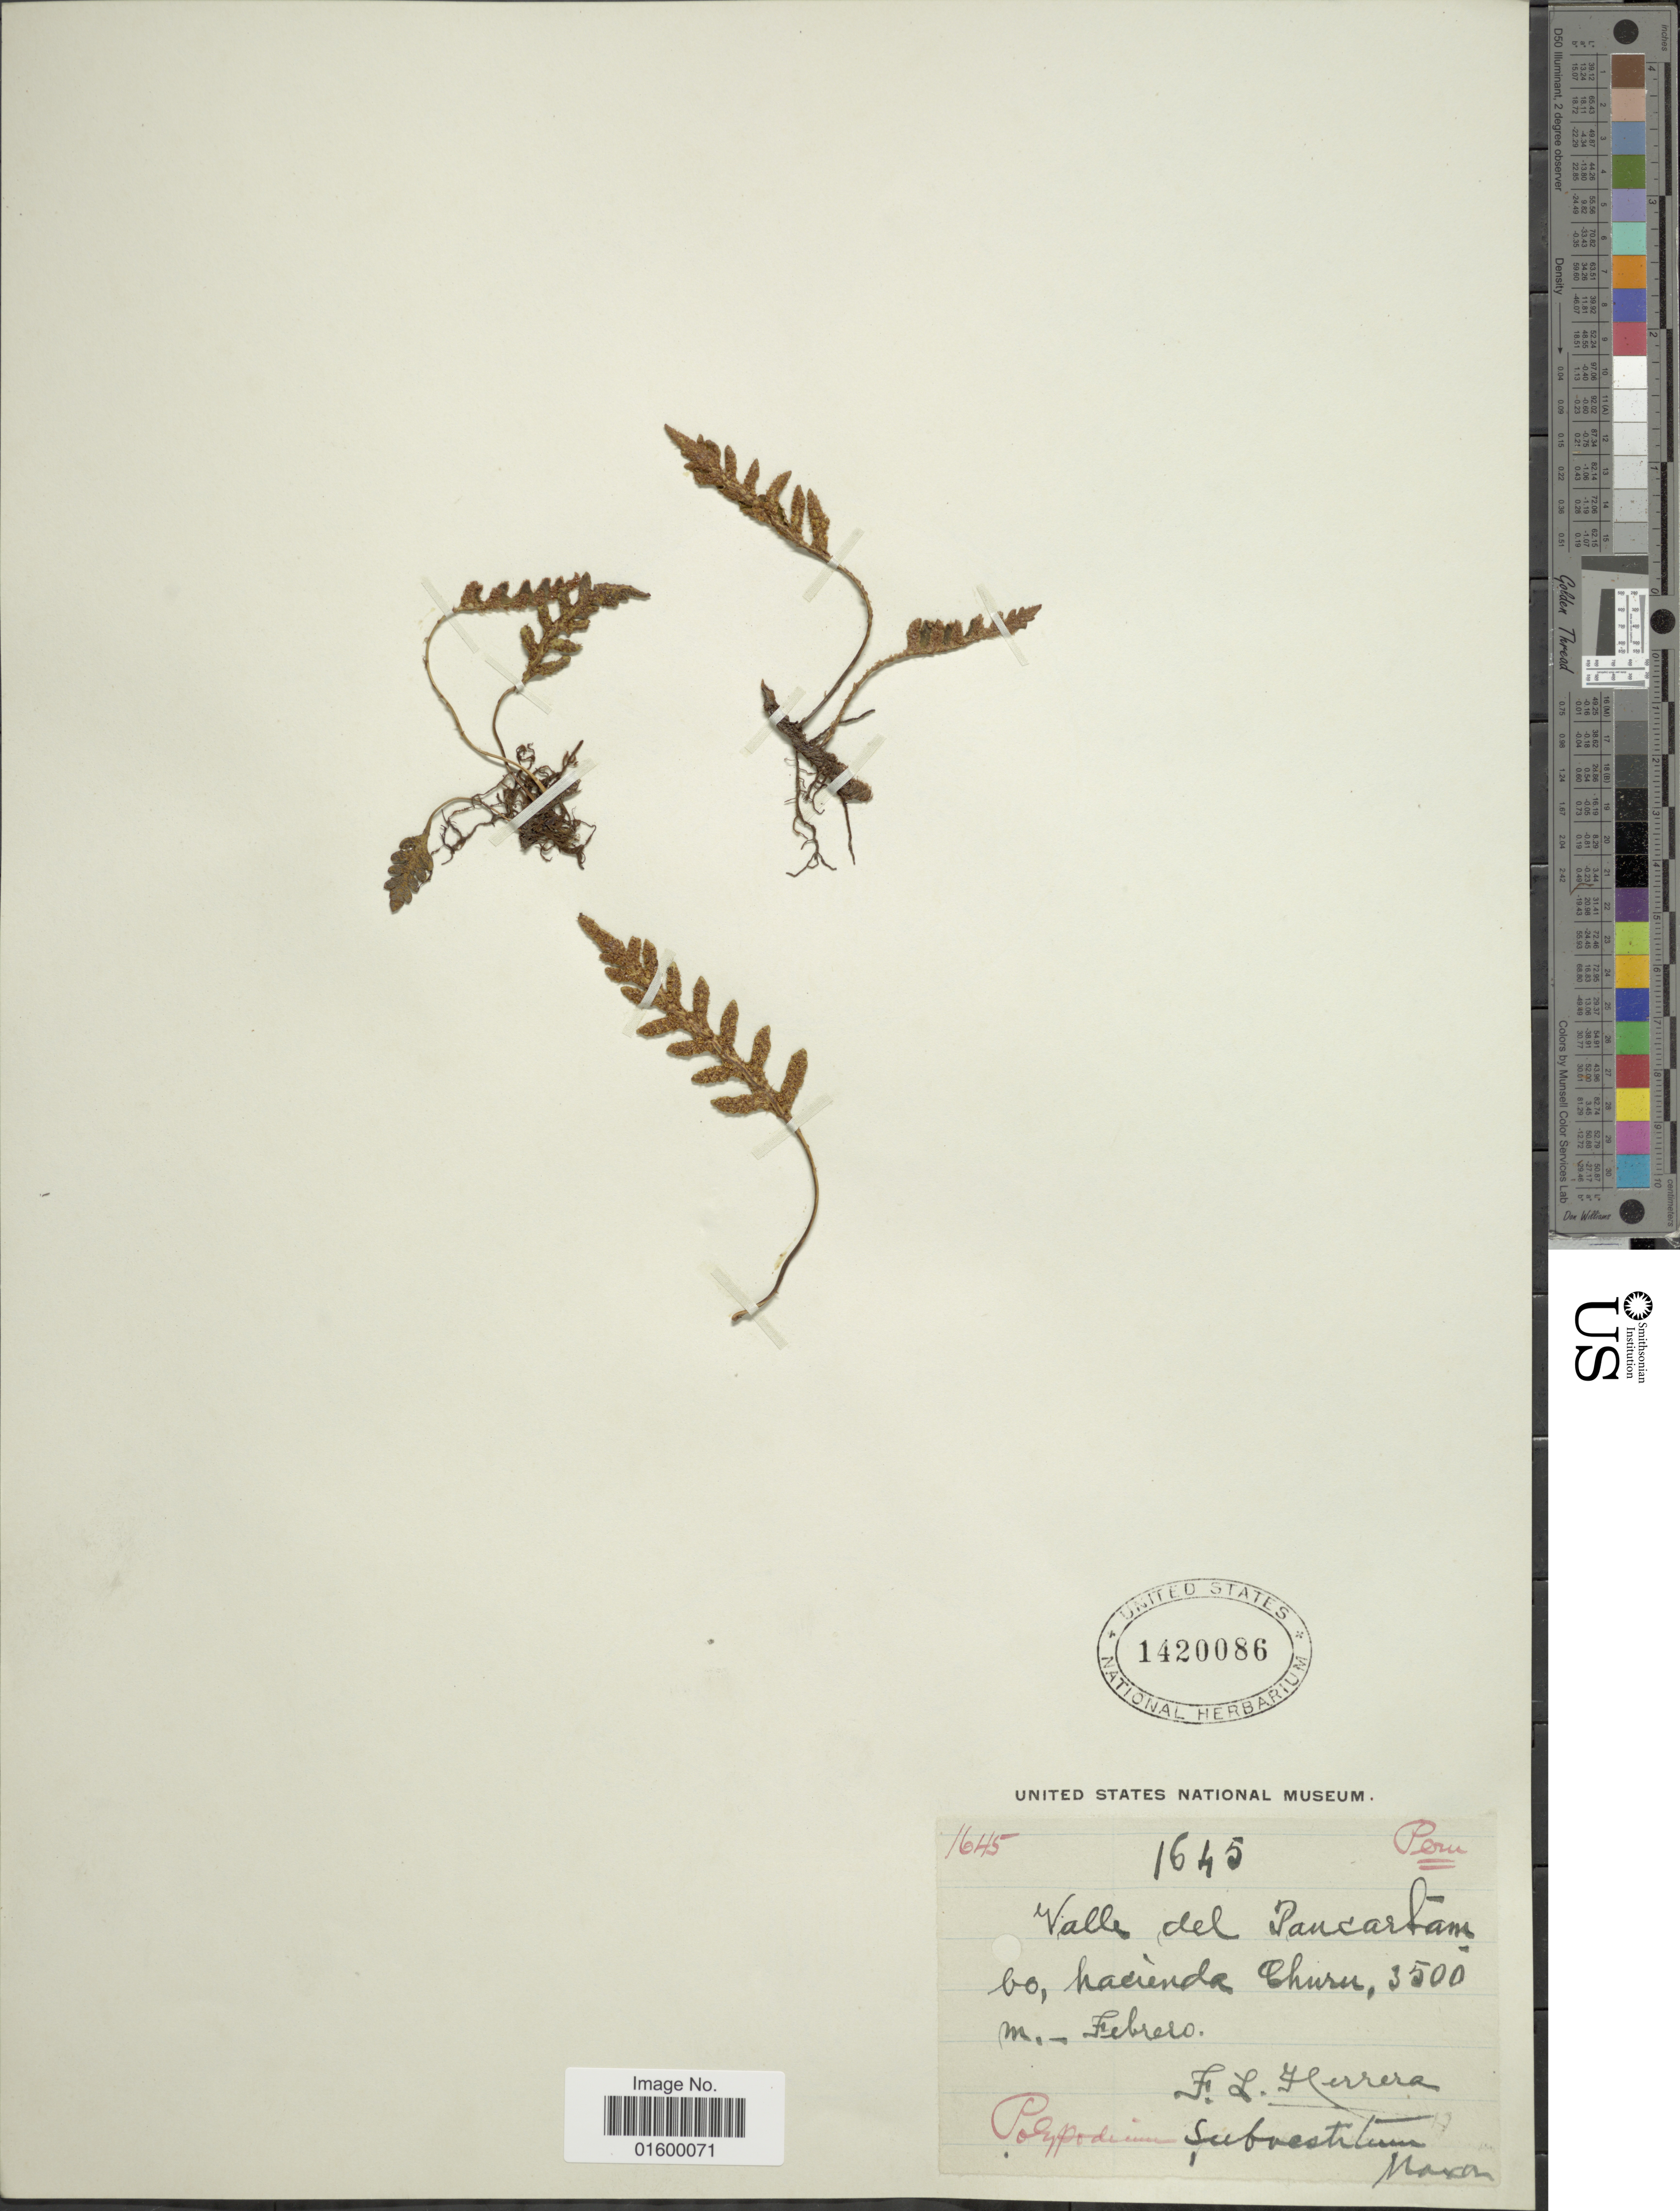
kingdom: Plantae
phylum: Tracheophyta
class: Polypodiopsida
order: Polypodiales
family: Polypodiaceae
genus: Pleopeltis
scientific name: Pleopeltis subvestita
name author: (Maxon) A.R. Sm.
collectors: F. L. Herrera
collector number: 1645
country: Peru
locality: Valle del Paucartambo, hacienda Churu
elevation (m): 3500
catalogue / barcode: US 1420086